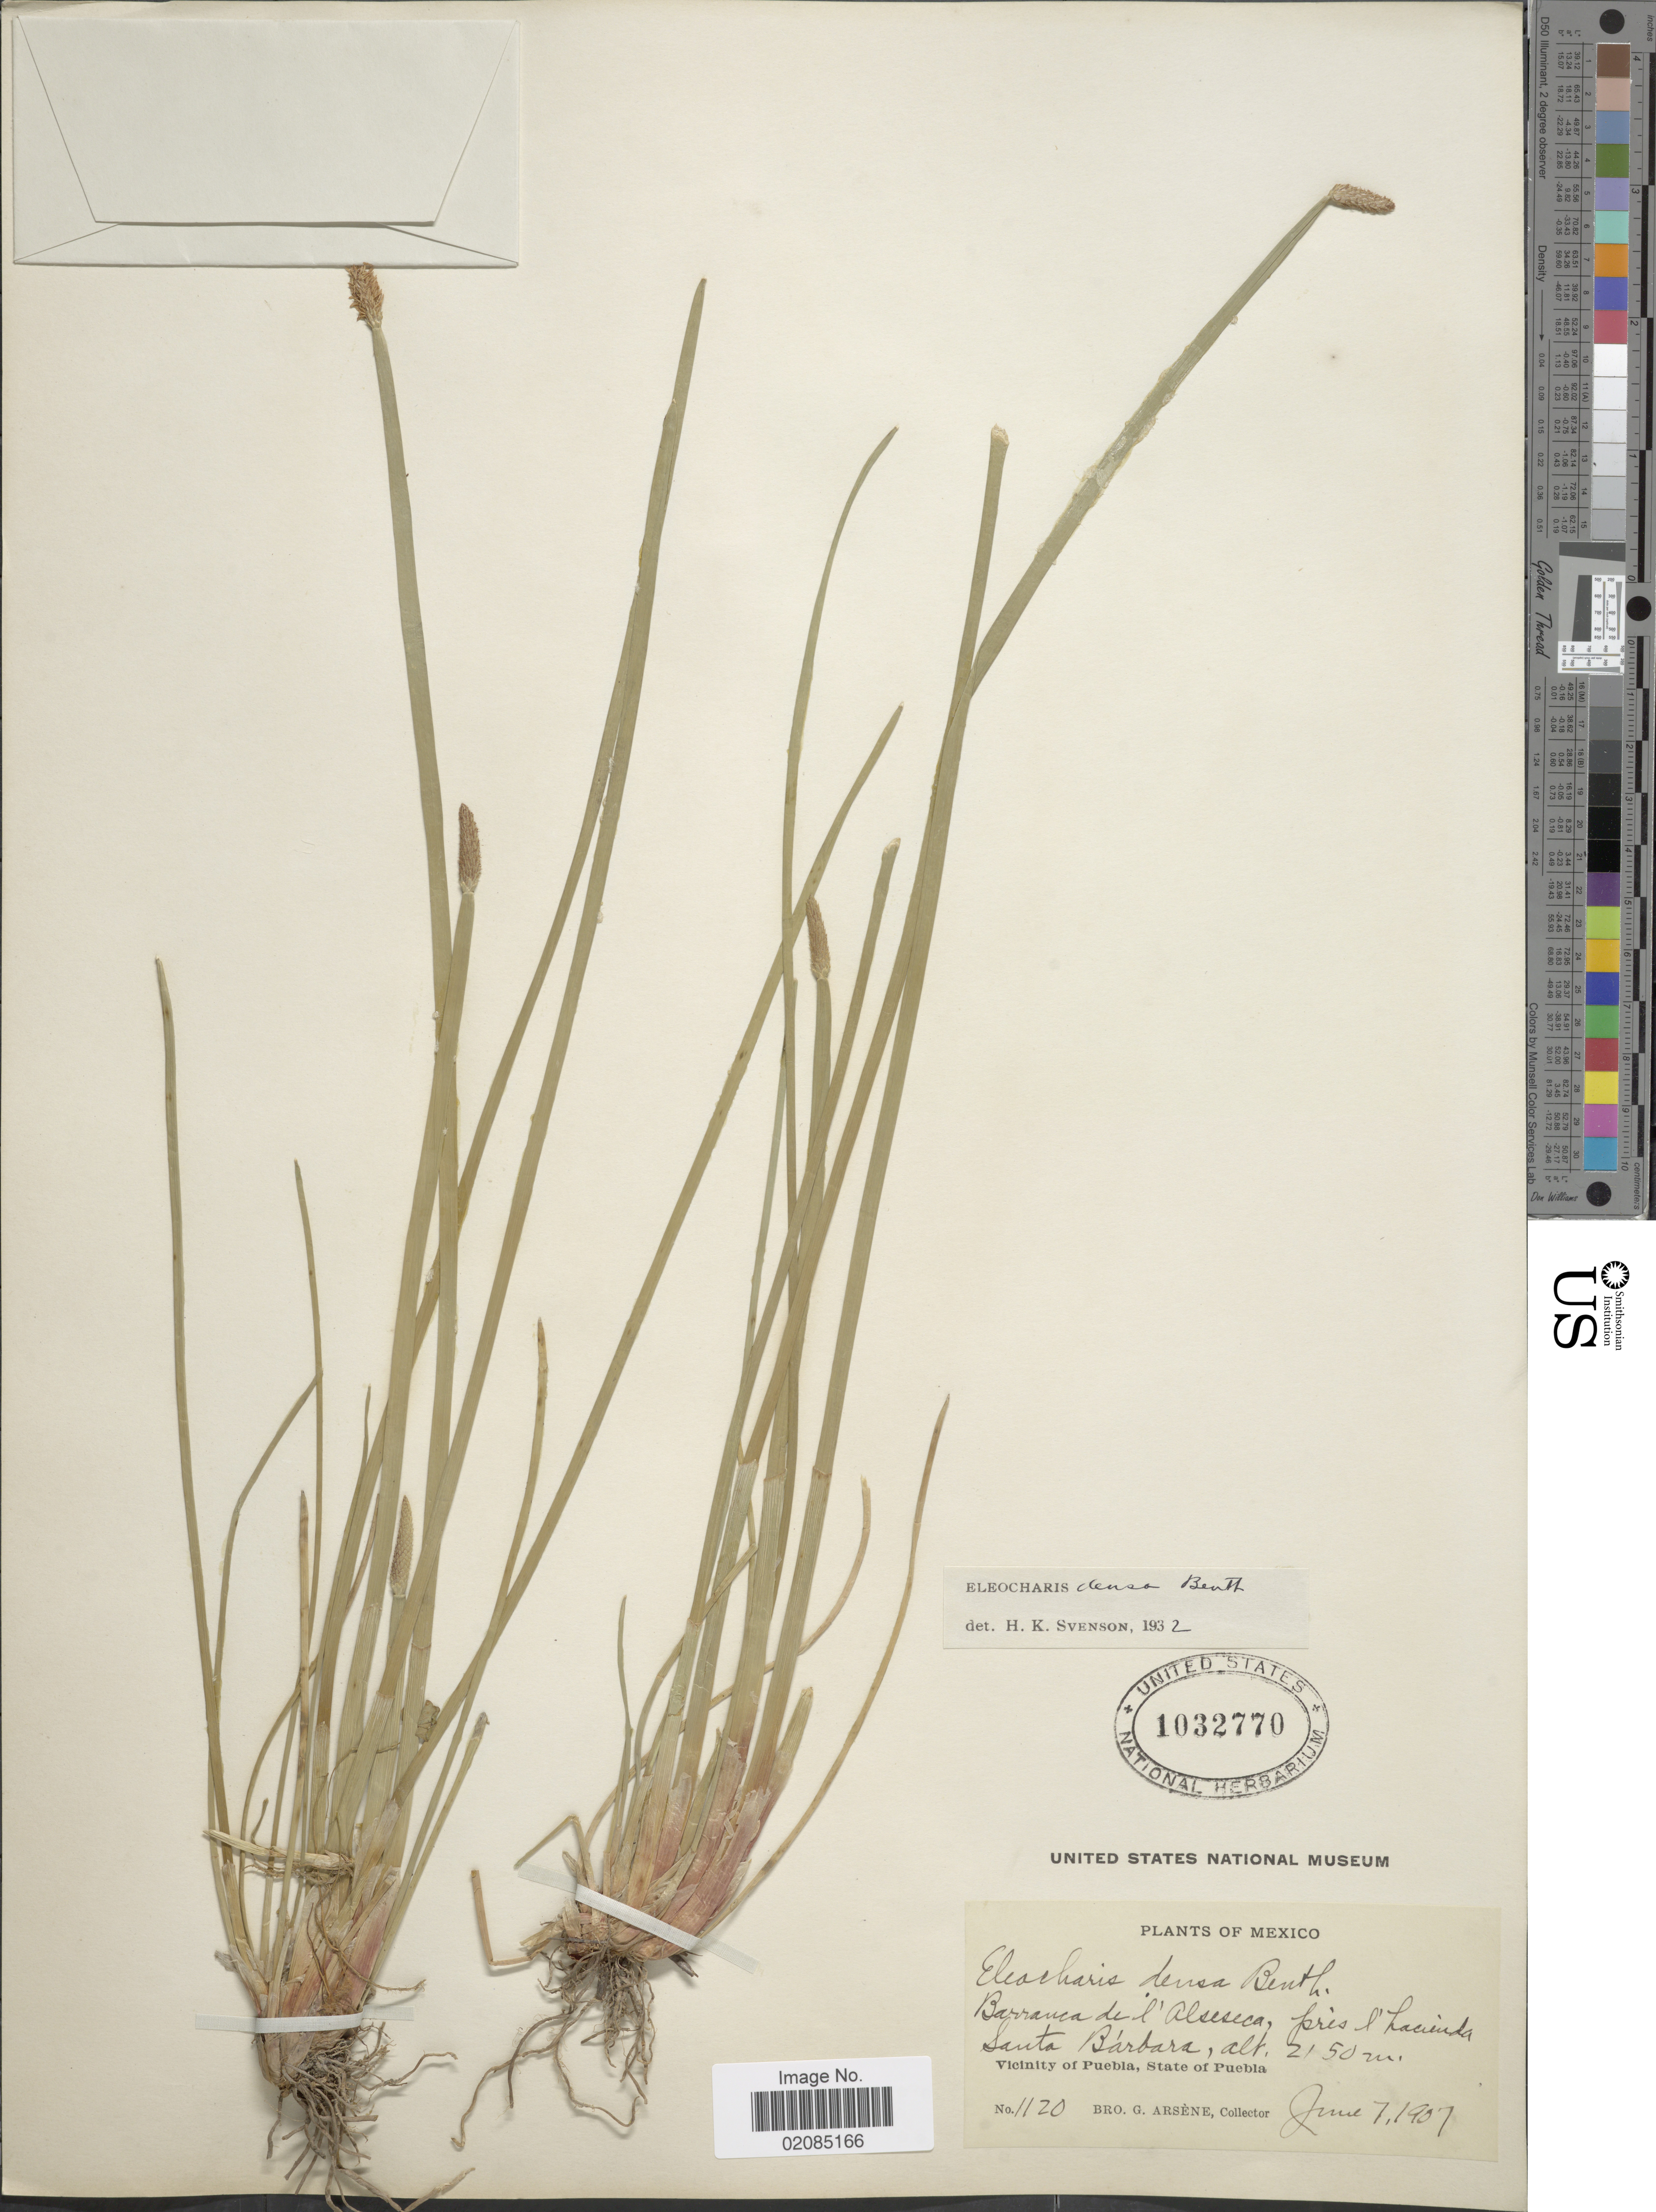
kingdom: Plantae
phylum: Tracheophyta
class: Liliopsida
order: Poales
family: Cyperaceae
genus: Eleocharis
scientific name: Eleocharis densa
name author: Benth.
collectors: Bro. G. Arsène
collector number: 1120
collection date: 1957-06-07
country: Mexico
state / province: Puebla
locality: Barranca de l'Alseseca, pres l'hacienda Santa Barbara, vicinity of Puebla.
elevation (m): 2150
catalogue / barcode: US 102770